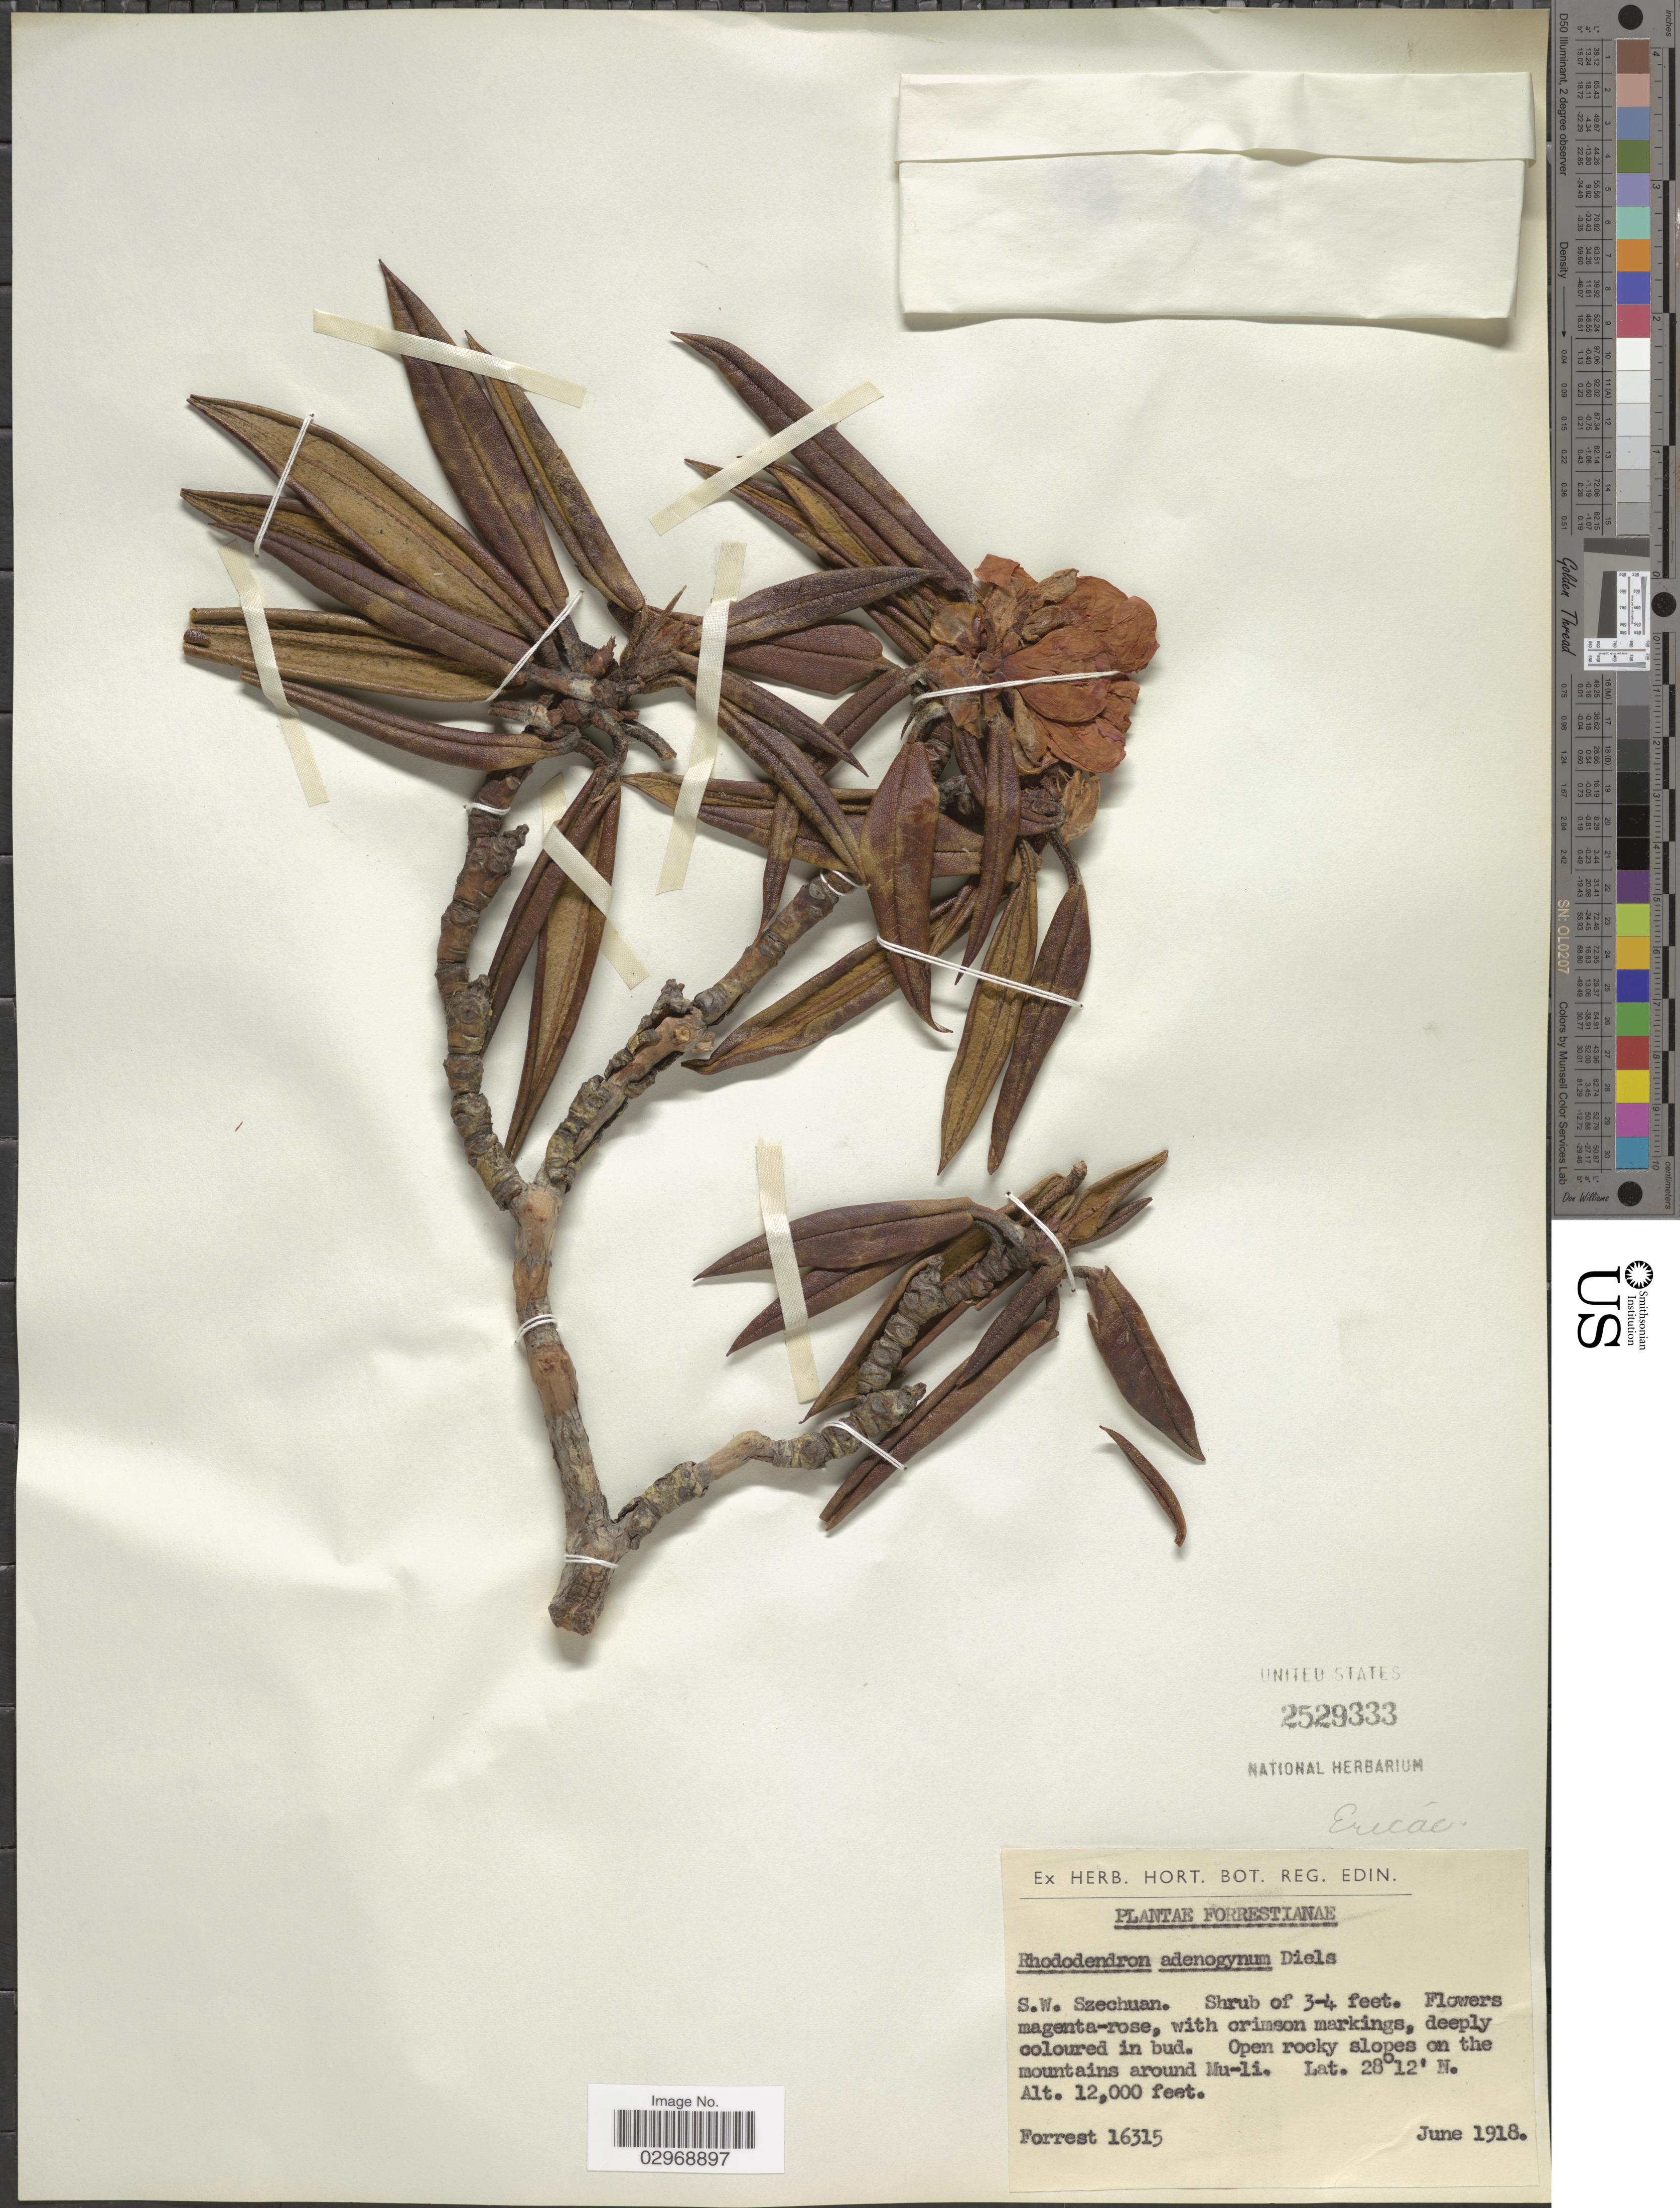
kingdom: Plantae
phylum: Tracheophyta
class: Magnoliopsida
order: Ericales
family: Ericaceae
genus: Rhododendron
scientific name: Rhododendron adenogynum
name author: Diels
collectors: -. Forrest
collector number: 16315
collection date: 1918-06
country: China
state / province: Sichuan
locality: S.W. Szechuan. Open rocky slopes on the mountains around Mu-li.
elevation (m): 3658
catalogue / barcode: US 2529333